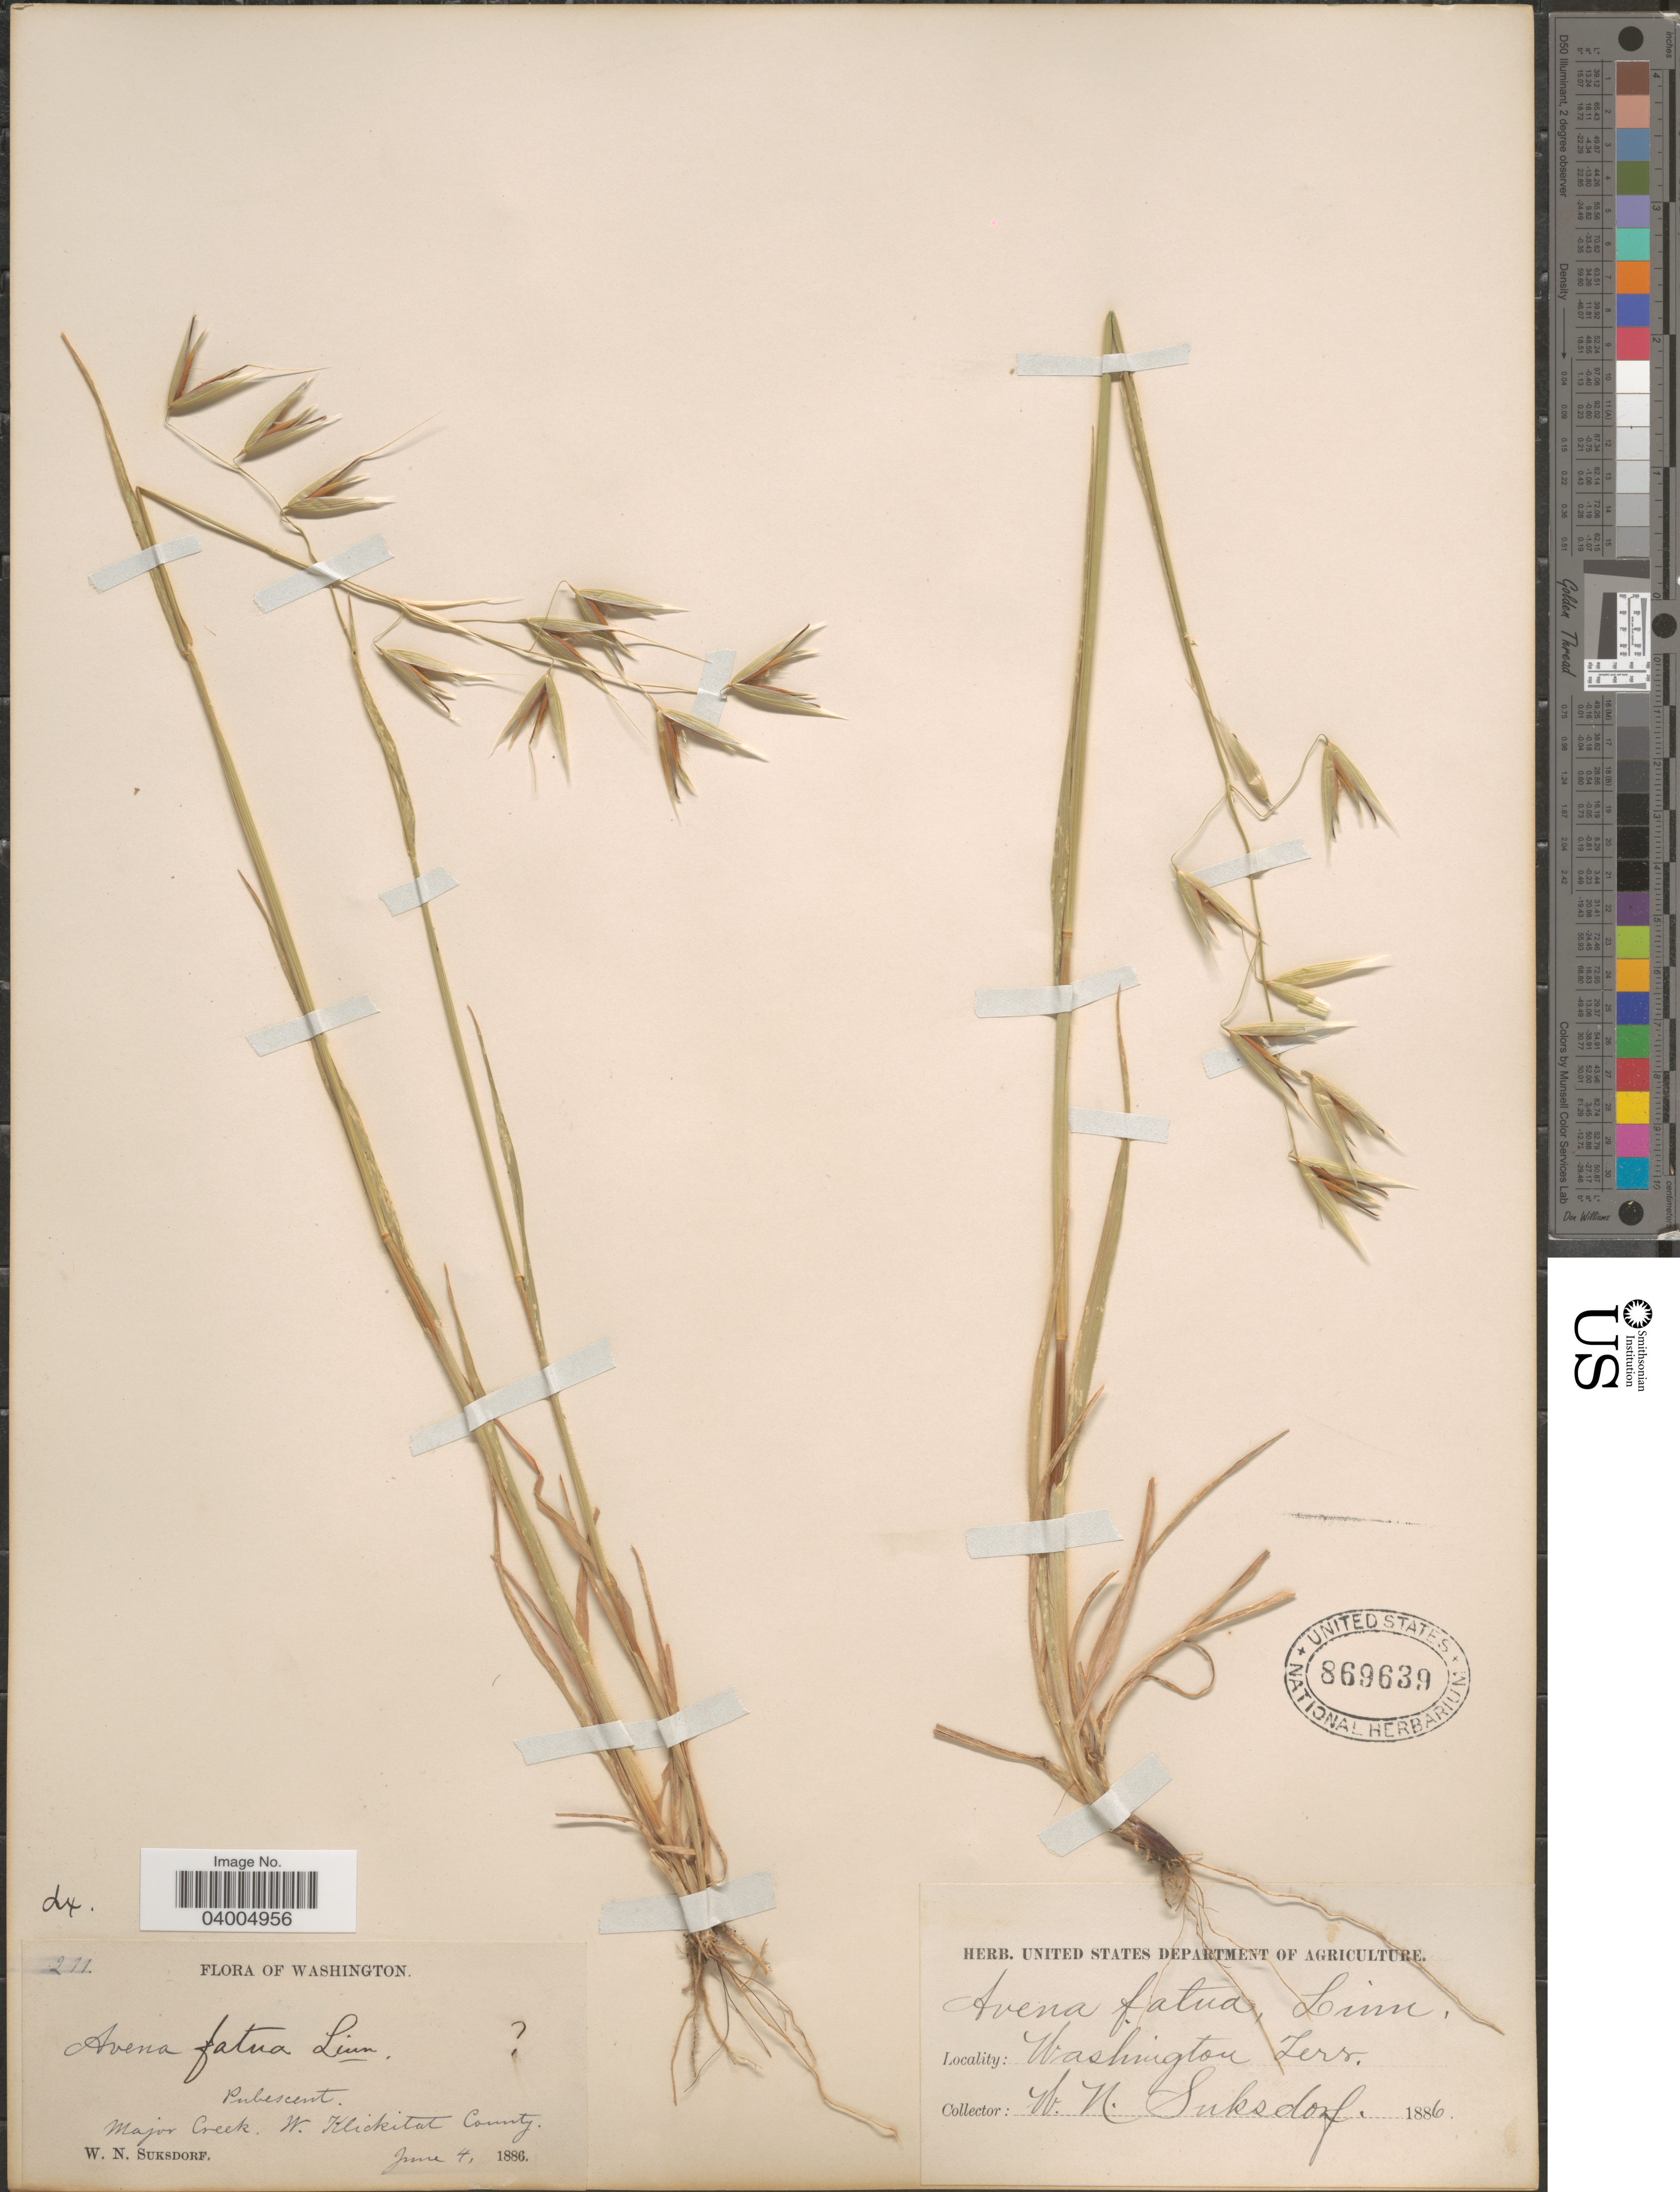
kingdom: Plantae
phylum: Tracheophyta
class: Liliopsida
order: Poales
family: Poaceae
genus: Avena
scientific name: Avena fatua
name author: L.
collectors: W. N. Suksdorf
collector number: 211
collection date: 1886-06-04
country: United States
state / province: Washington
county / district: Klickitat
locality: Pubescent. Major Creek. W. Klickitat County. Washington Terr.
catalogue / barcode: US 869639